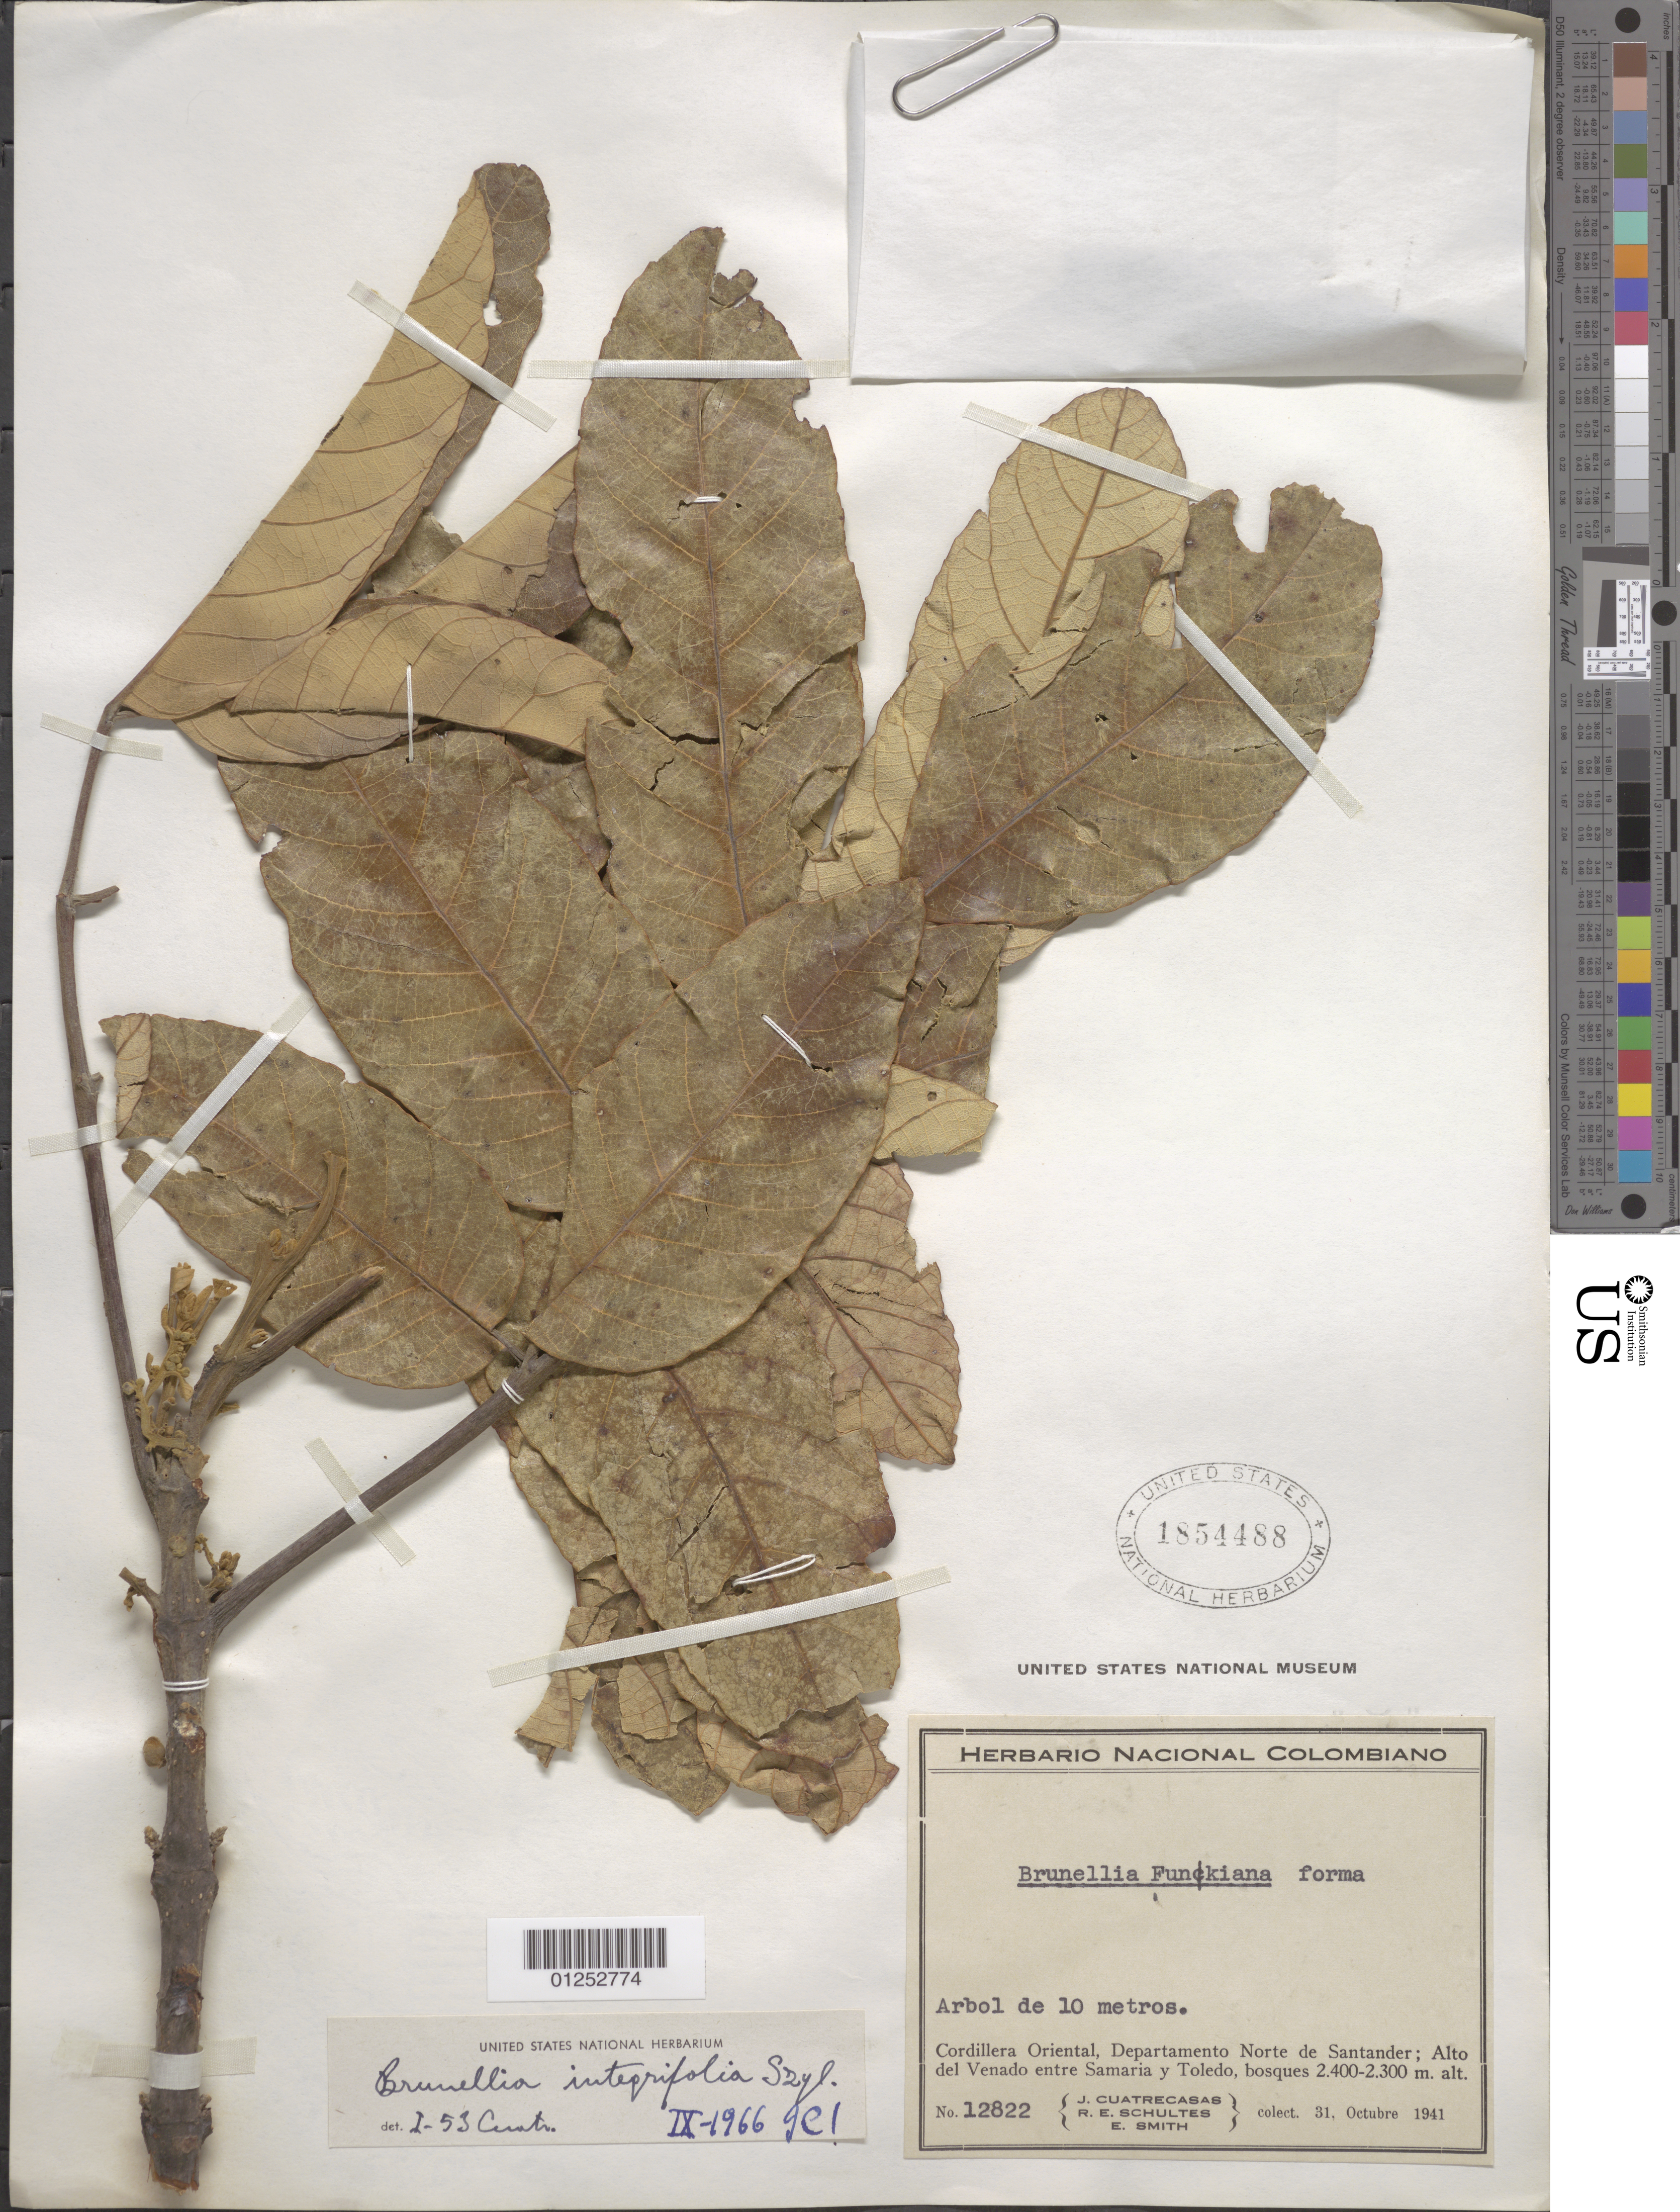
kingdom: Plantae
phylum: Tracheophyta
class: Magnoliopsida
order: Oxalidales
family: Brunelliaceae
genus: Brunellia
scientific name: Brunellia integrifolia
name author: Szyszyl.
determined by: Cuatrecasas, J.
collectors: J. Cuatrecasas, R. E. Schultes & C. E. Smith Jr.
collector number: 12822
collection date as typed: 31 Oct 1941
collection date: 1941-10-31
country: Colombia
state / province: Norte de Santander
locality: Cordillera Oriental, Alto del Venado between Samaria and Toledo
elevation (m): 2300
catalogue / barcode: US 1854488